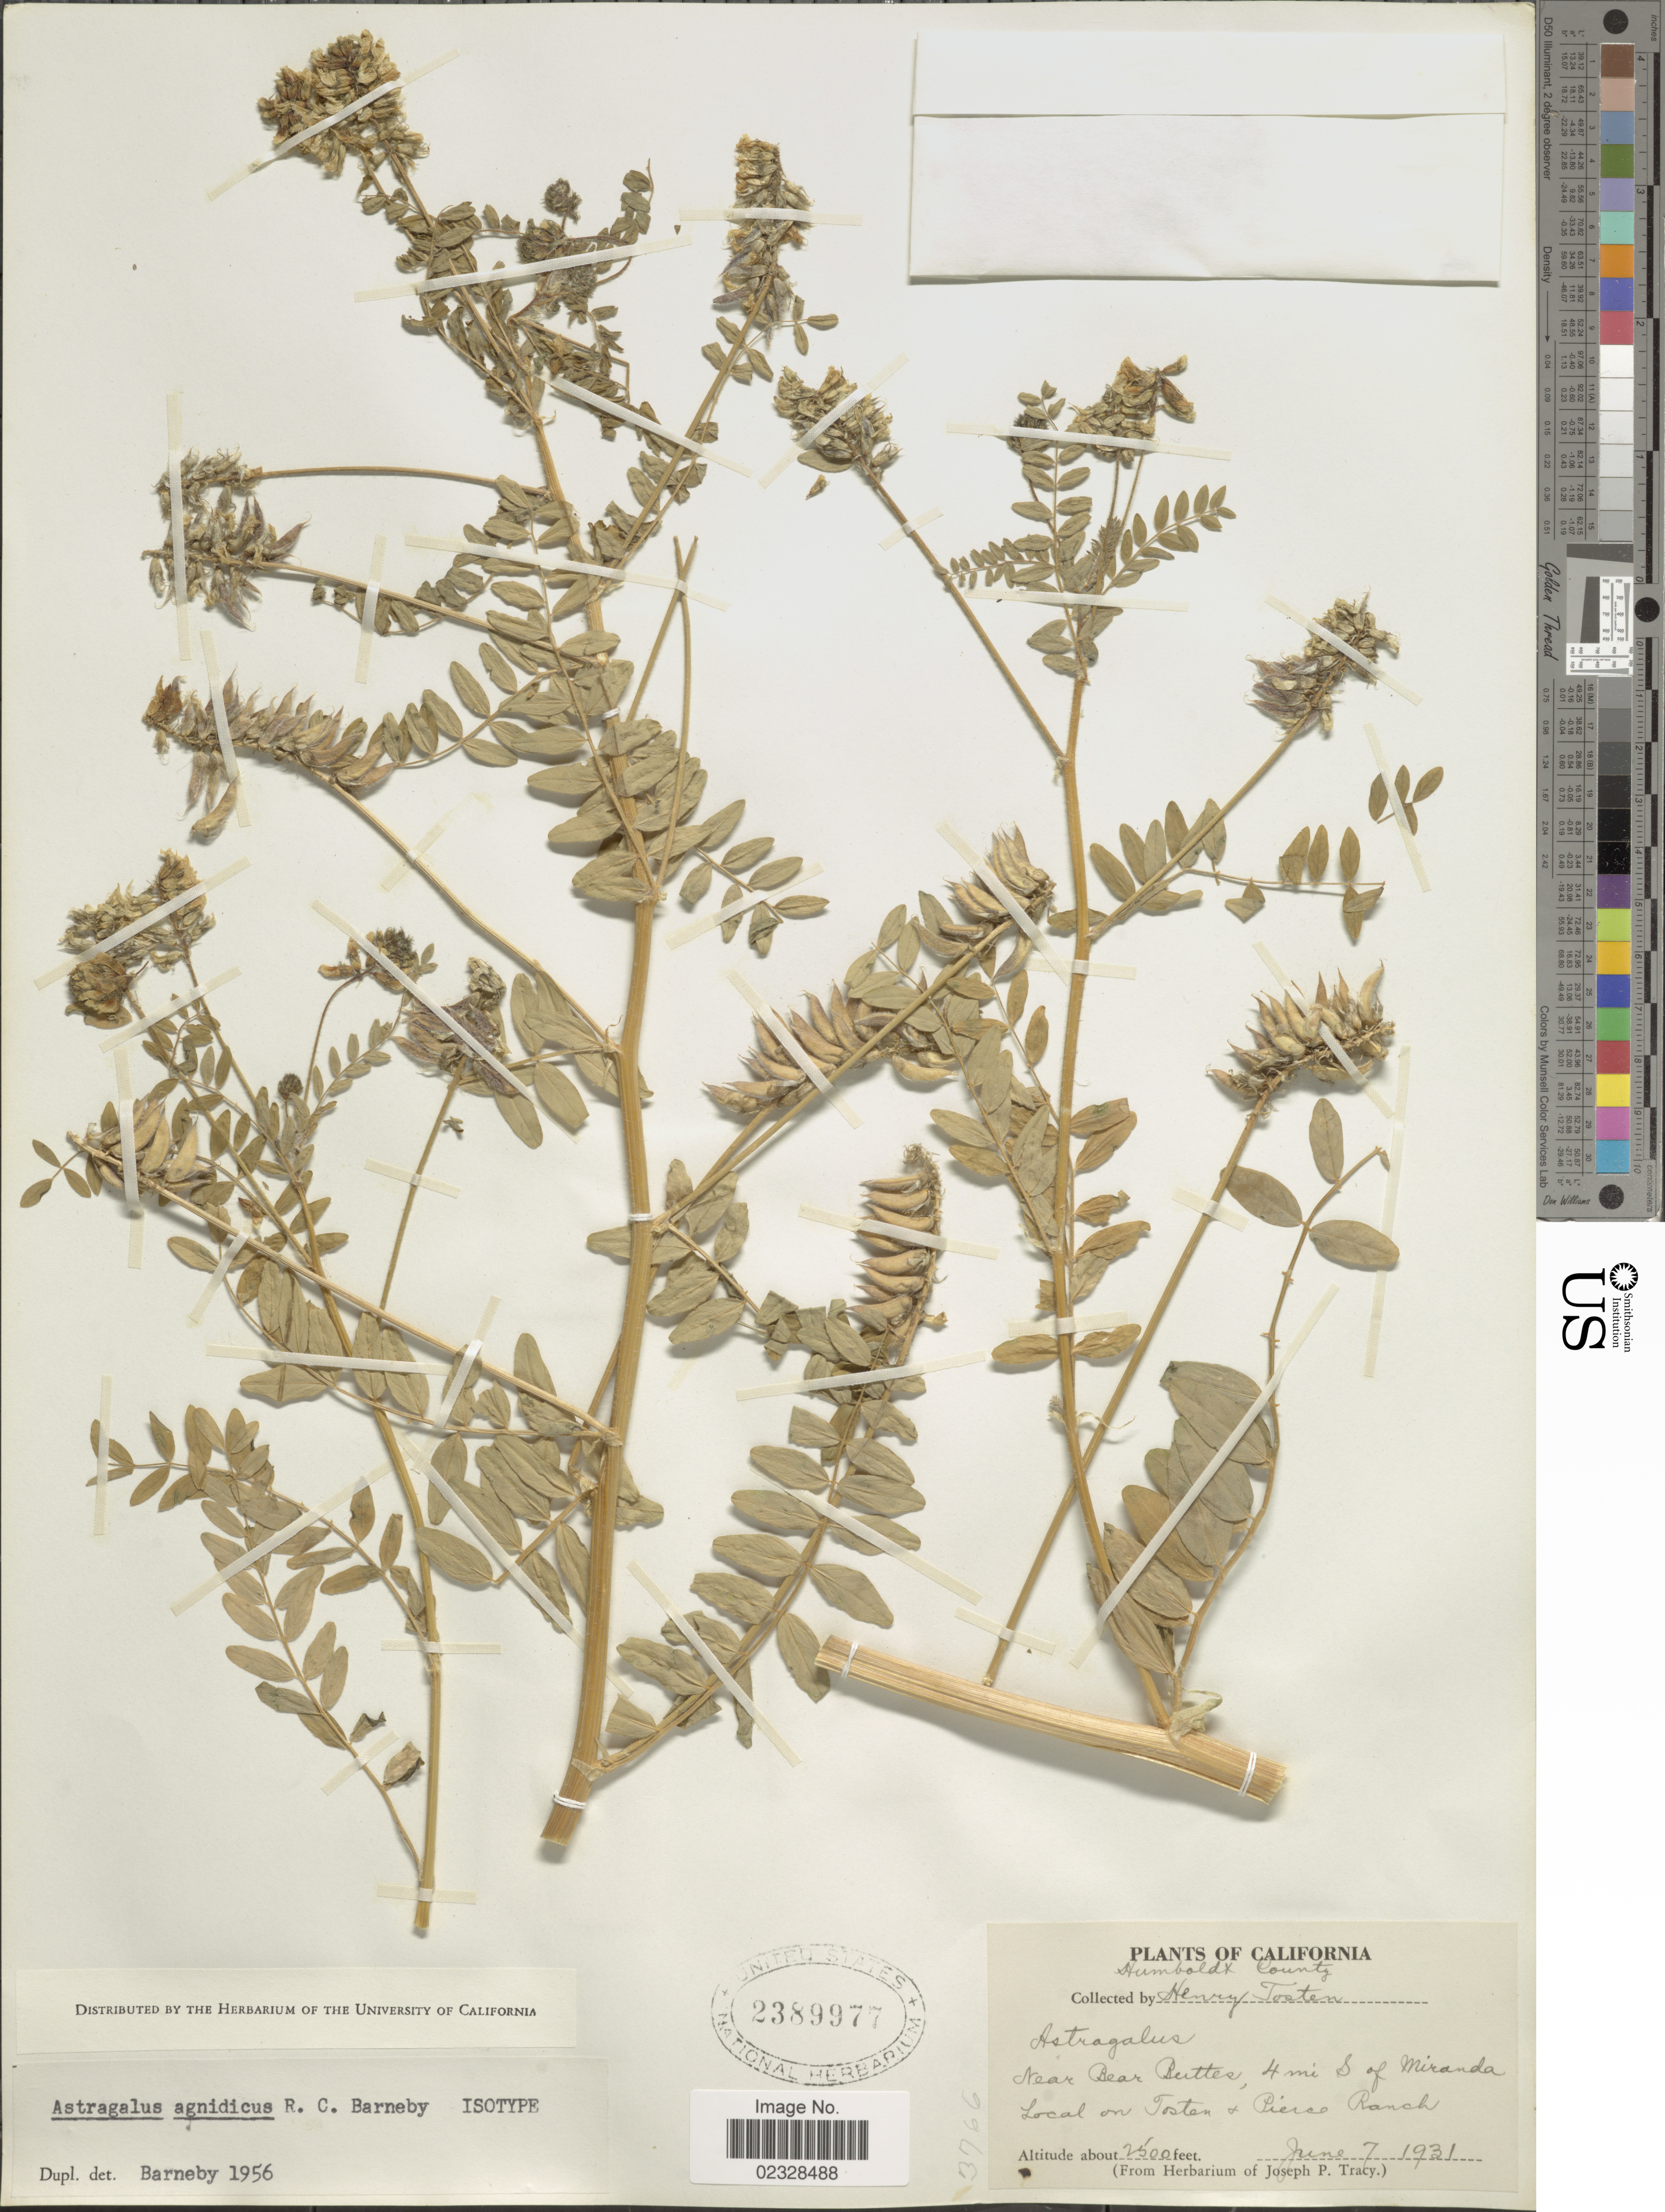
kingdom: Plantae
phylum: Tracheophyta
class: Magnoliopsida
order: Fabales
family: Fabaceae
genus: Astragalus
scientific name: Astragalus agnidicus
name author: Barneby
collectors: H. Tosten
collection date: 1931-06-07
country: United States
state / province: California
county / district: Humboldt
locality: Humboldt County. Near Bear Buttes, 4 mi S of Miranda. Local on Tosten & Pierce Ranch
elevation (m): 762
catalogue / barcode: US 2389977